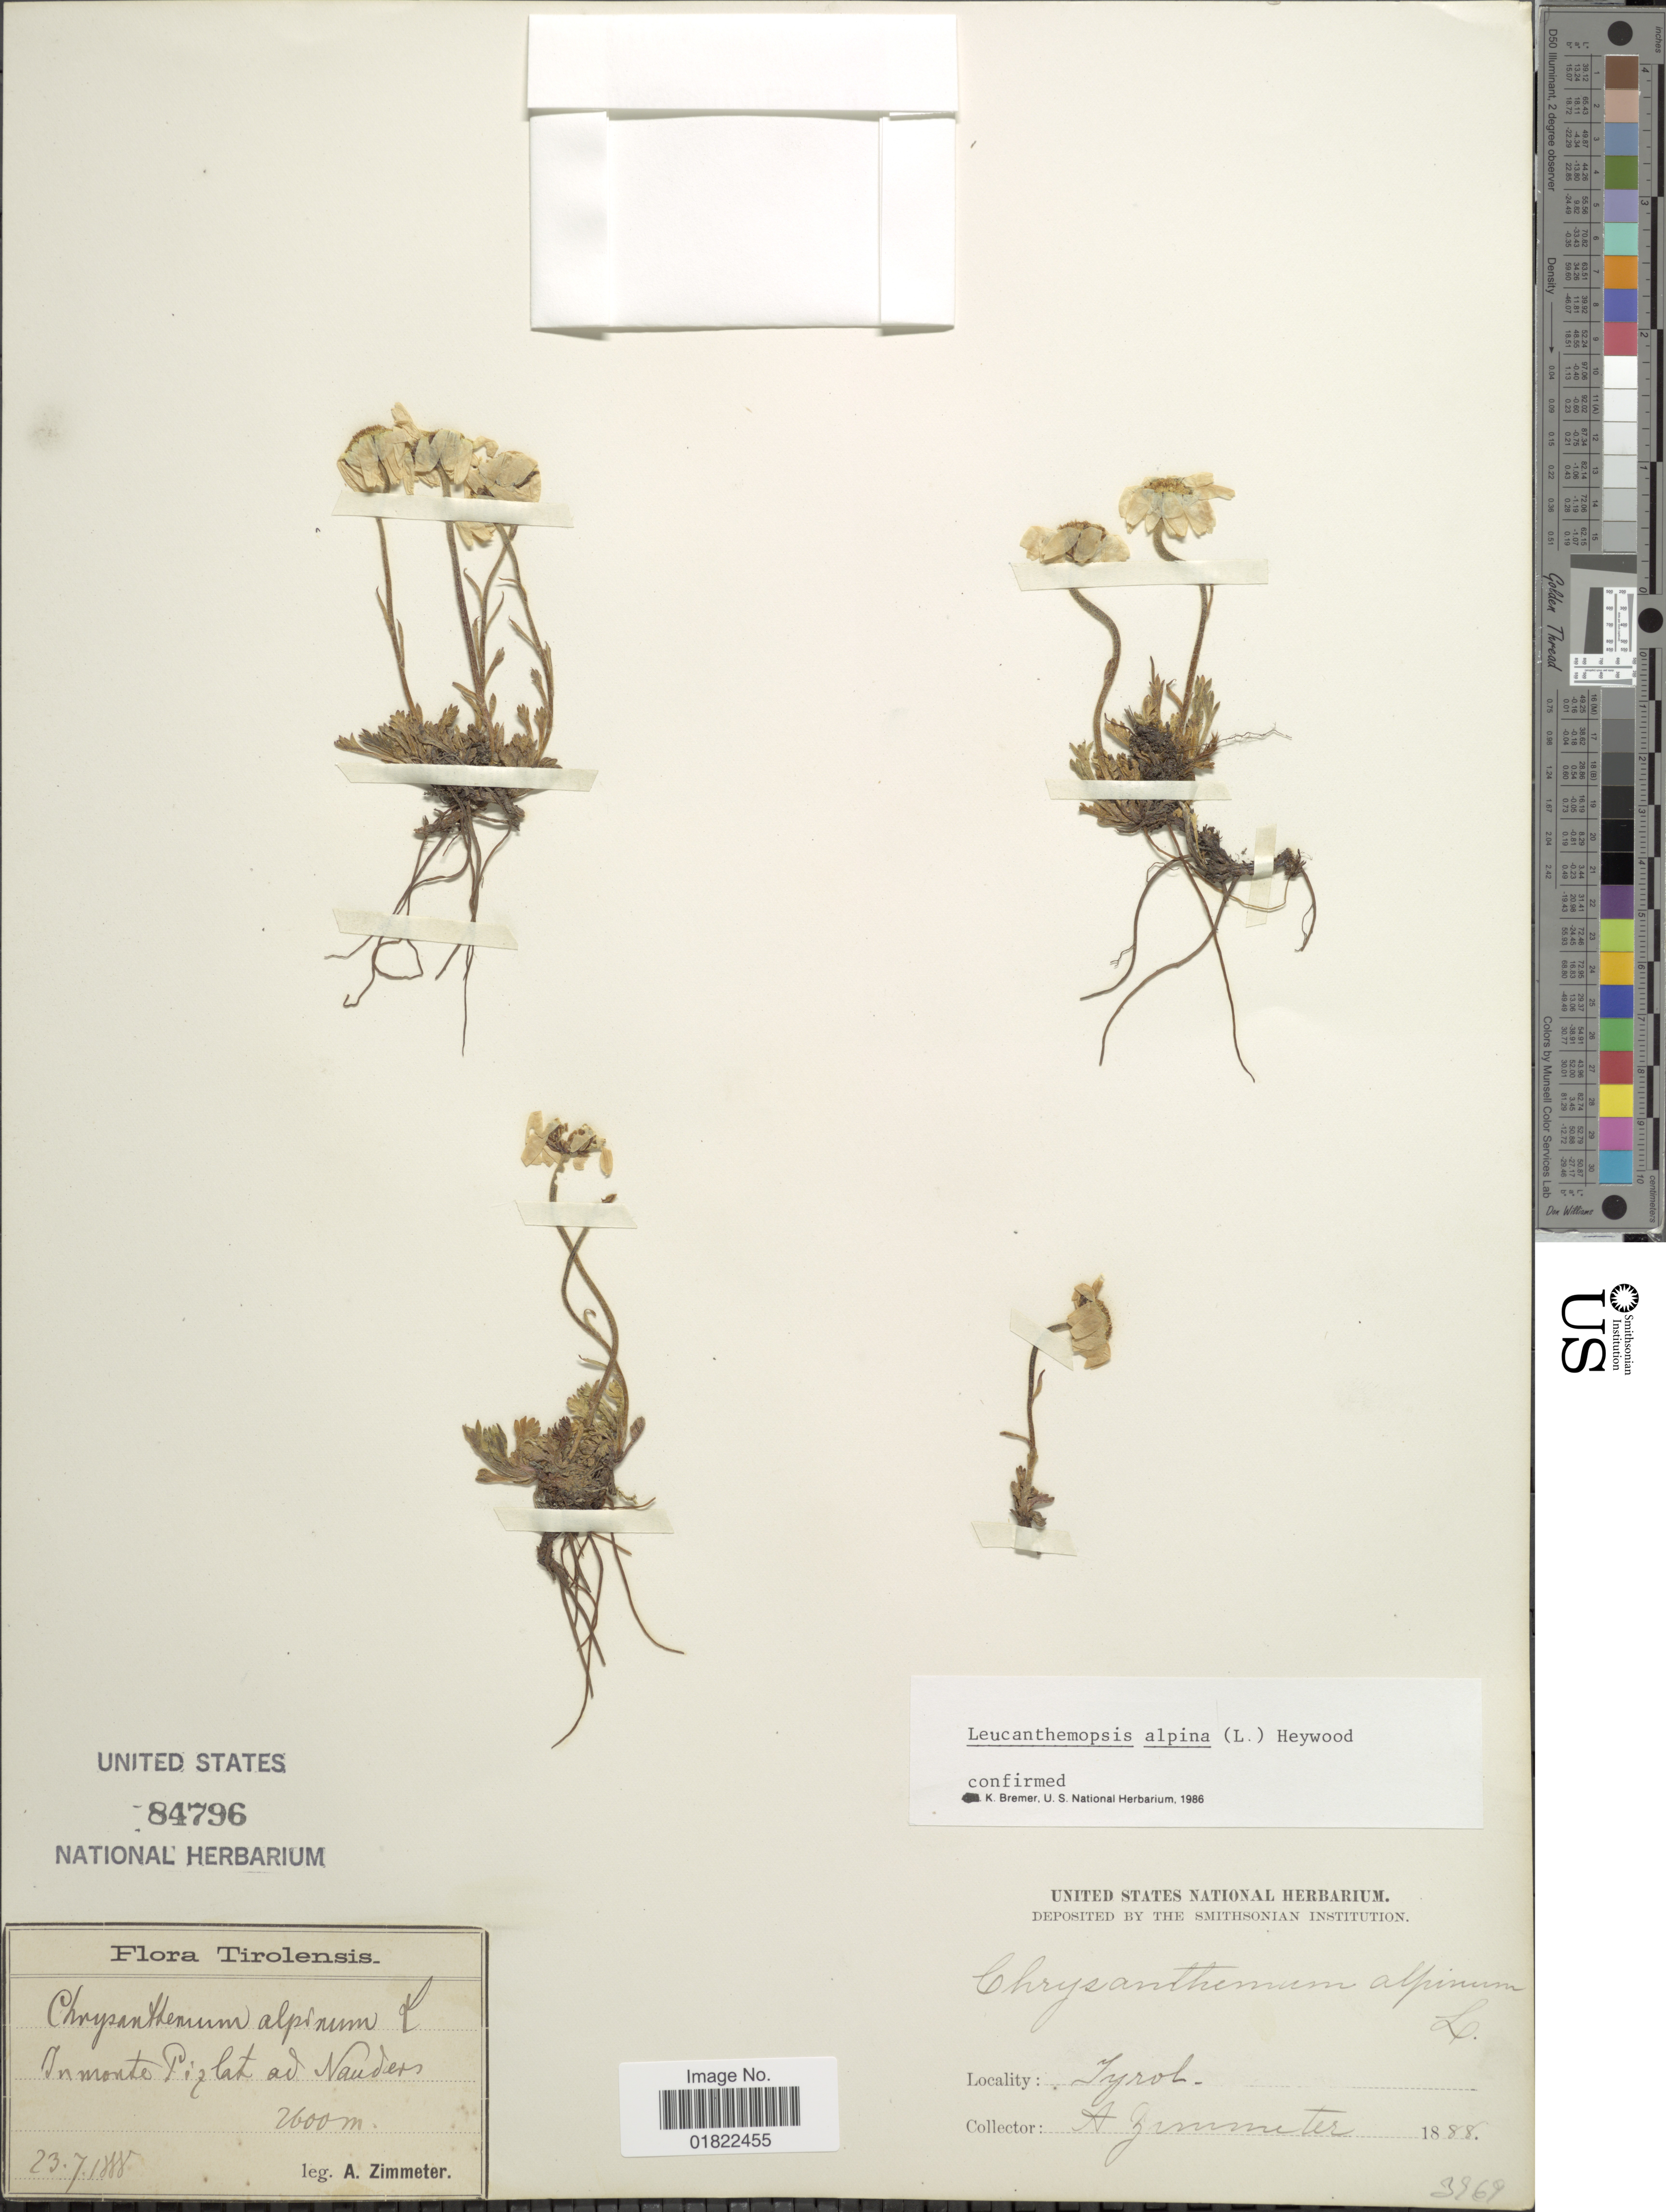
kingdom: Plantae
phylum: Tracheophyta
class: Magnoliopsida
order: Asterales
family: Asteraceae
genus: Leucanthemopsis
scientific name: Leucanthemopsis alpina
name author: (L.) Heywood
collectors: A. Zimmeter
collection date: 1888-07-23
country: Austria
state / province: Tirol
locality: In monte Pizlat ad Nauders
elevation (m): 2600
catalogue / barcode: US 84796